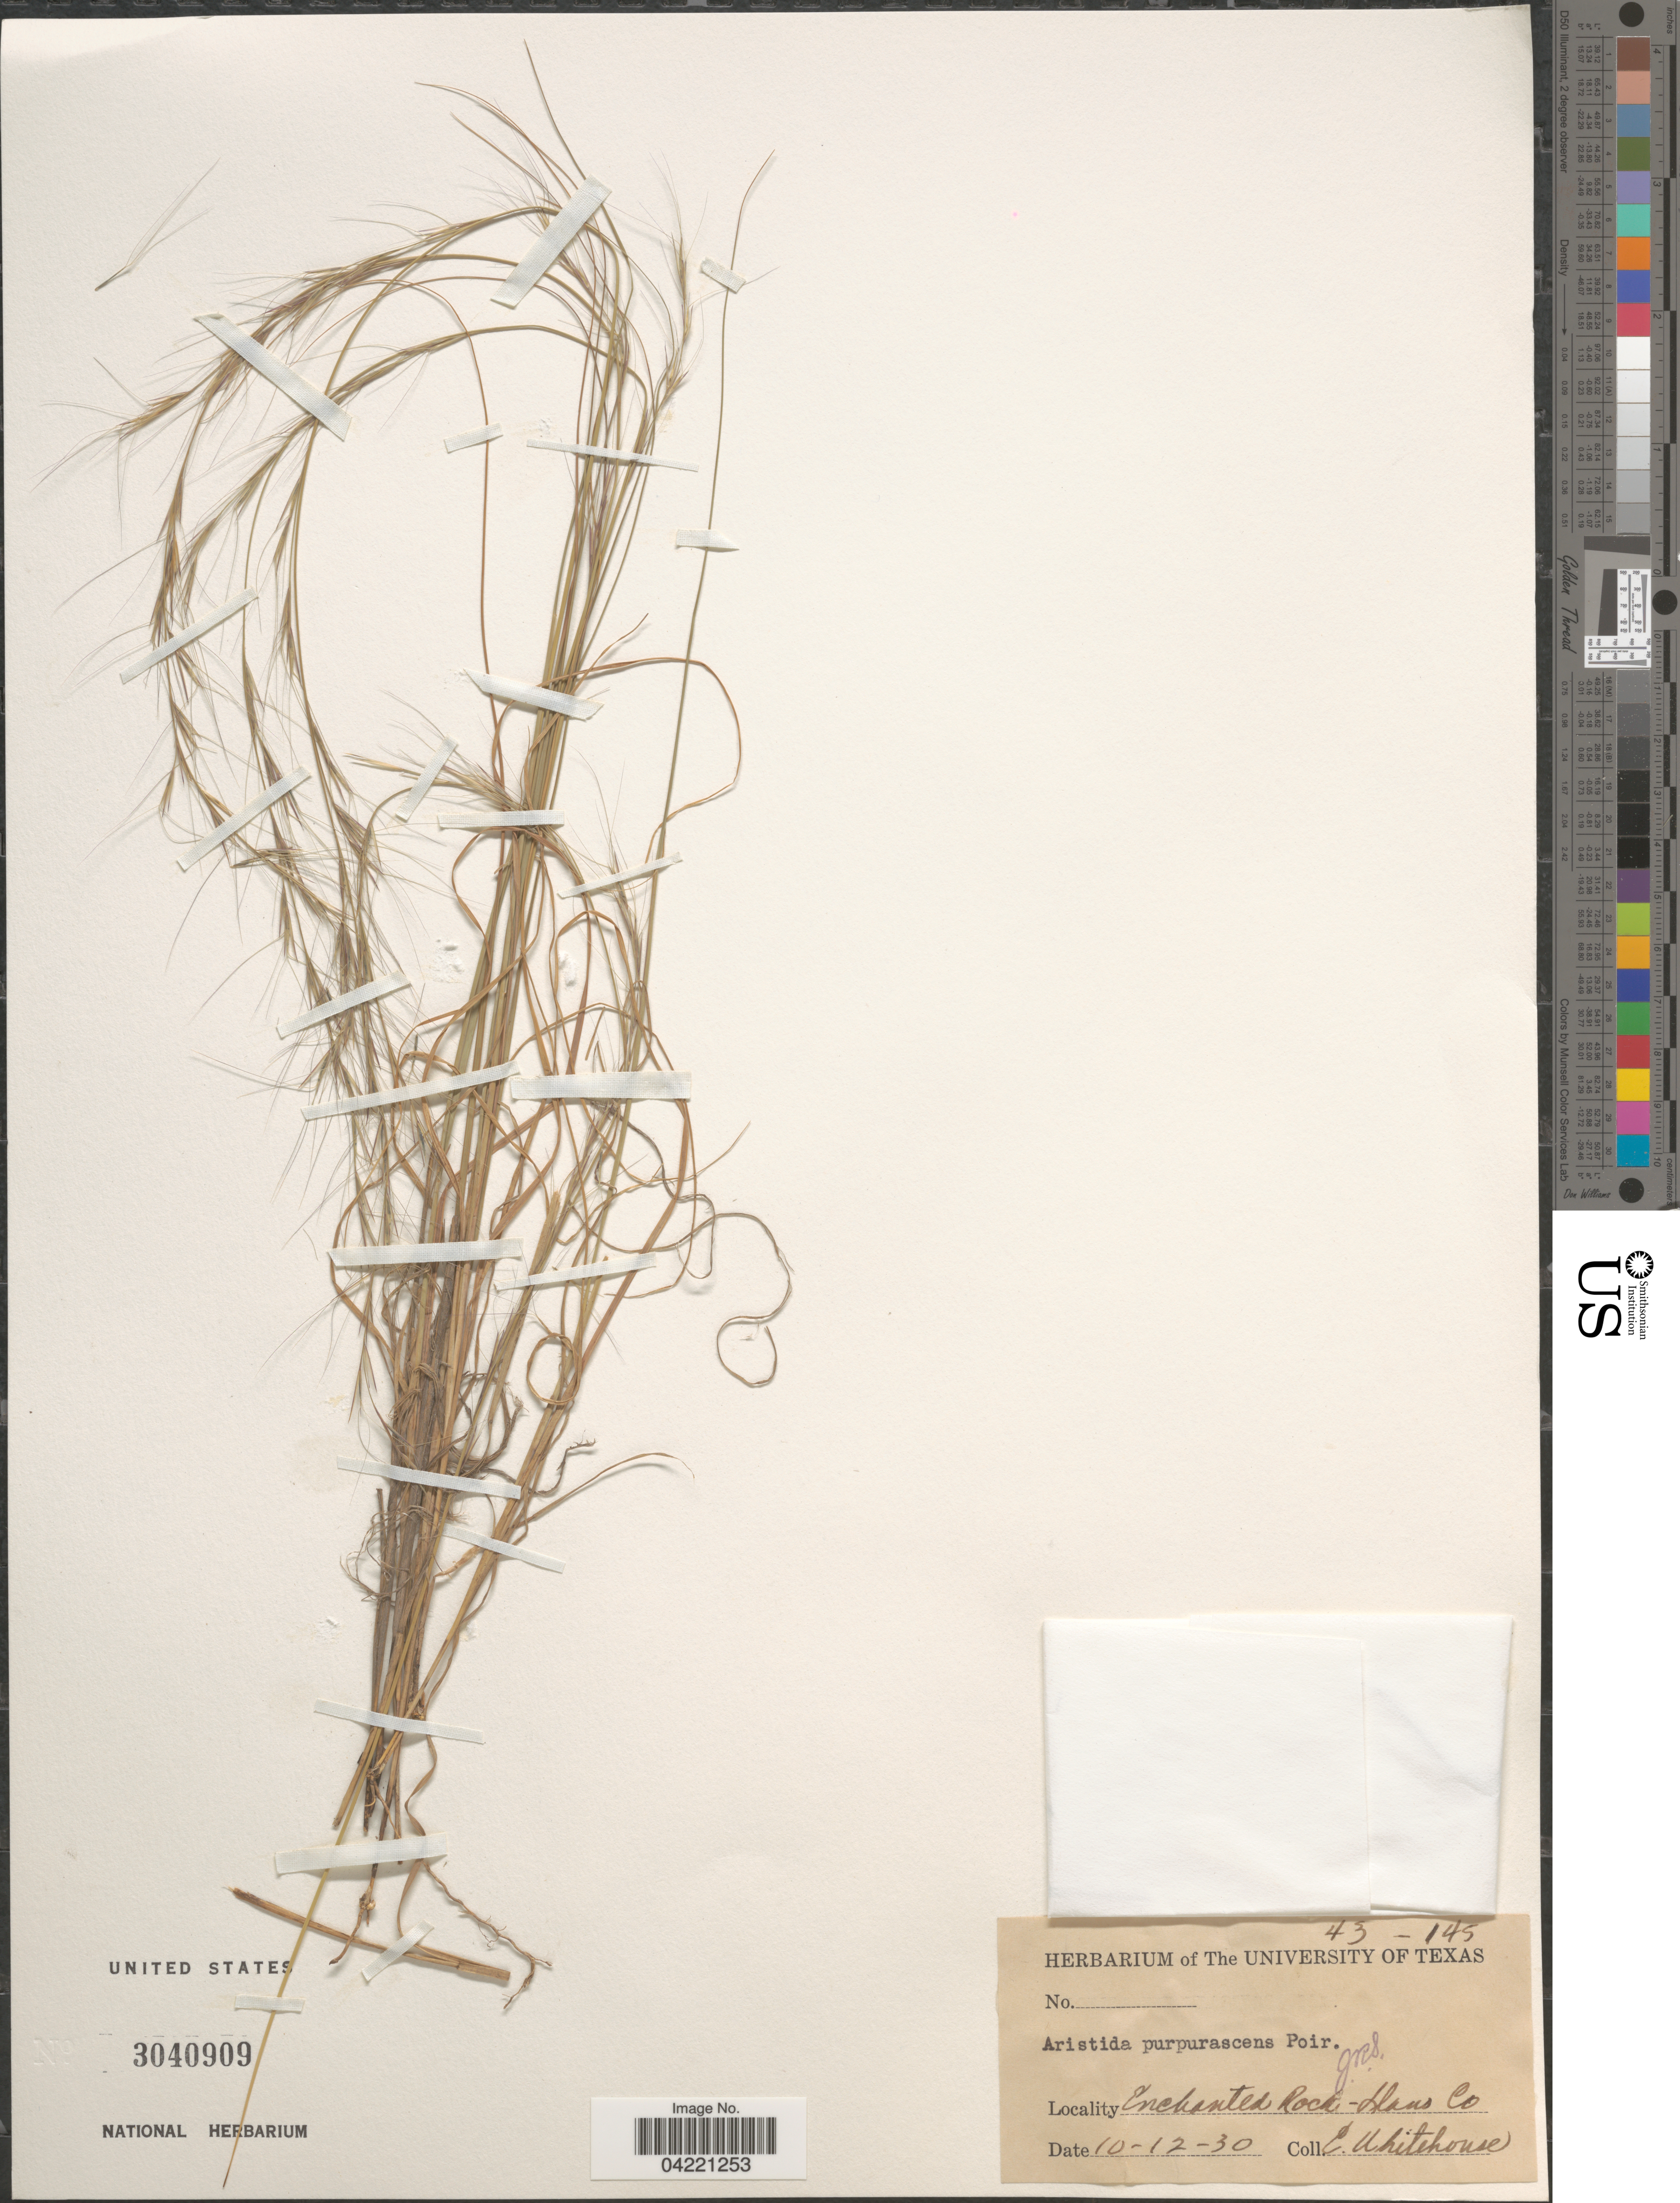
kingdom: Plantae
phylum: Tracheophyta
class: Liliopsida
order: Poales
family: Poaceae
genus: Aristida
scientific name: Aristida purpurascens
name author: Poir.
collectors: E. Whitehouse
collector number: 43-145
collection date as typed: Transcribed d/m/y: 12/10/30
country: United States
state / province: Texas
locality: Enchanted Rock - Llano Co.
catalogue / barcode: US 3040909